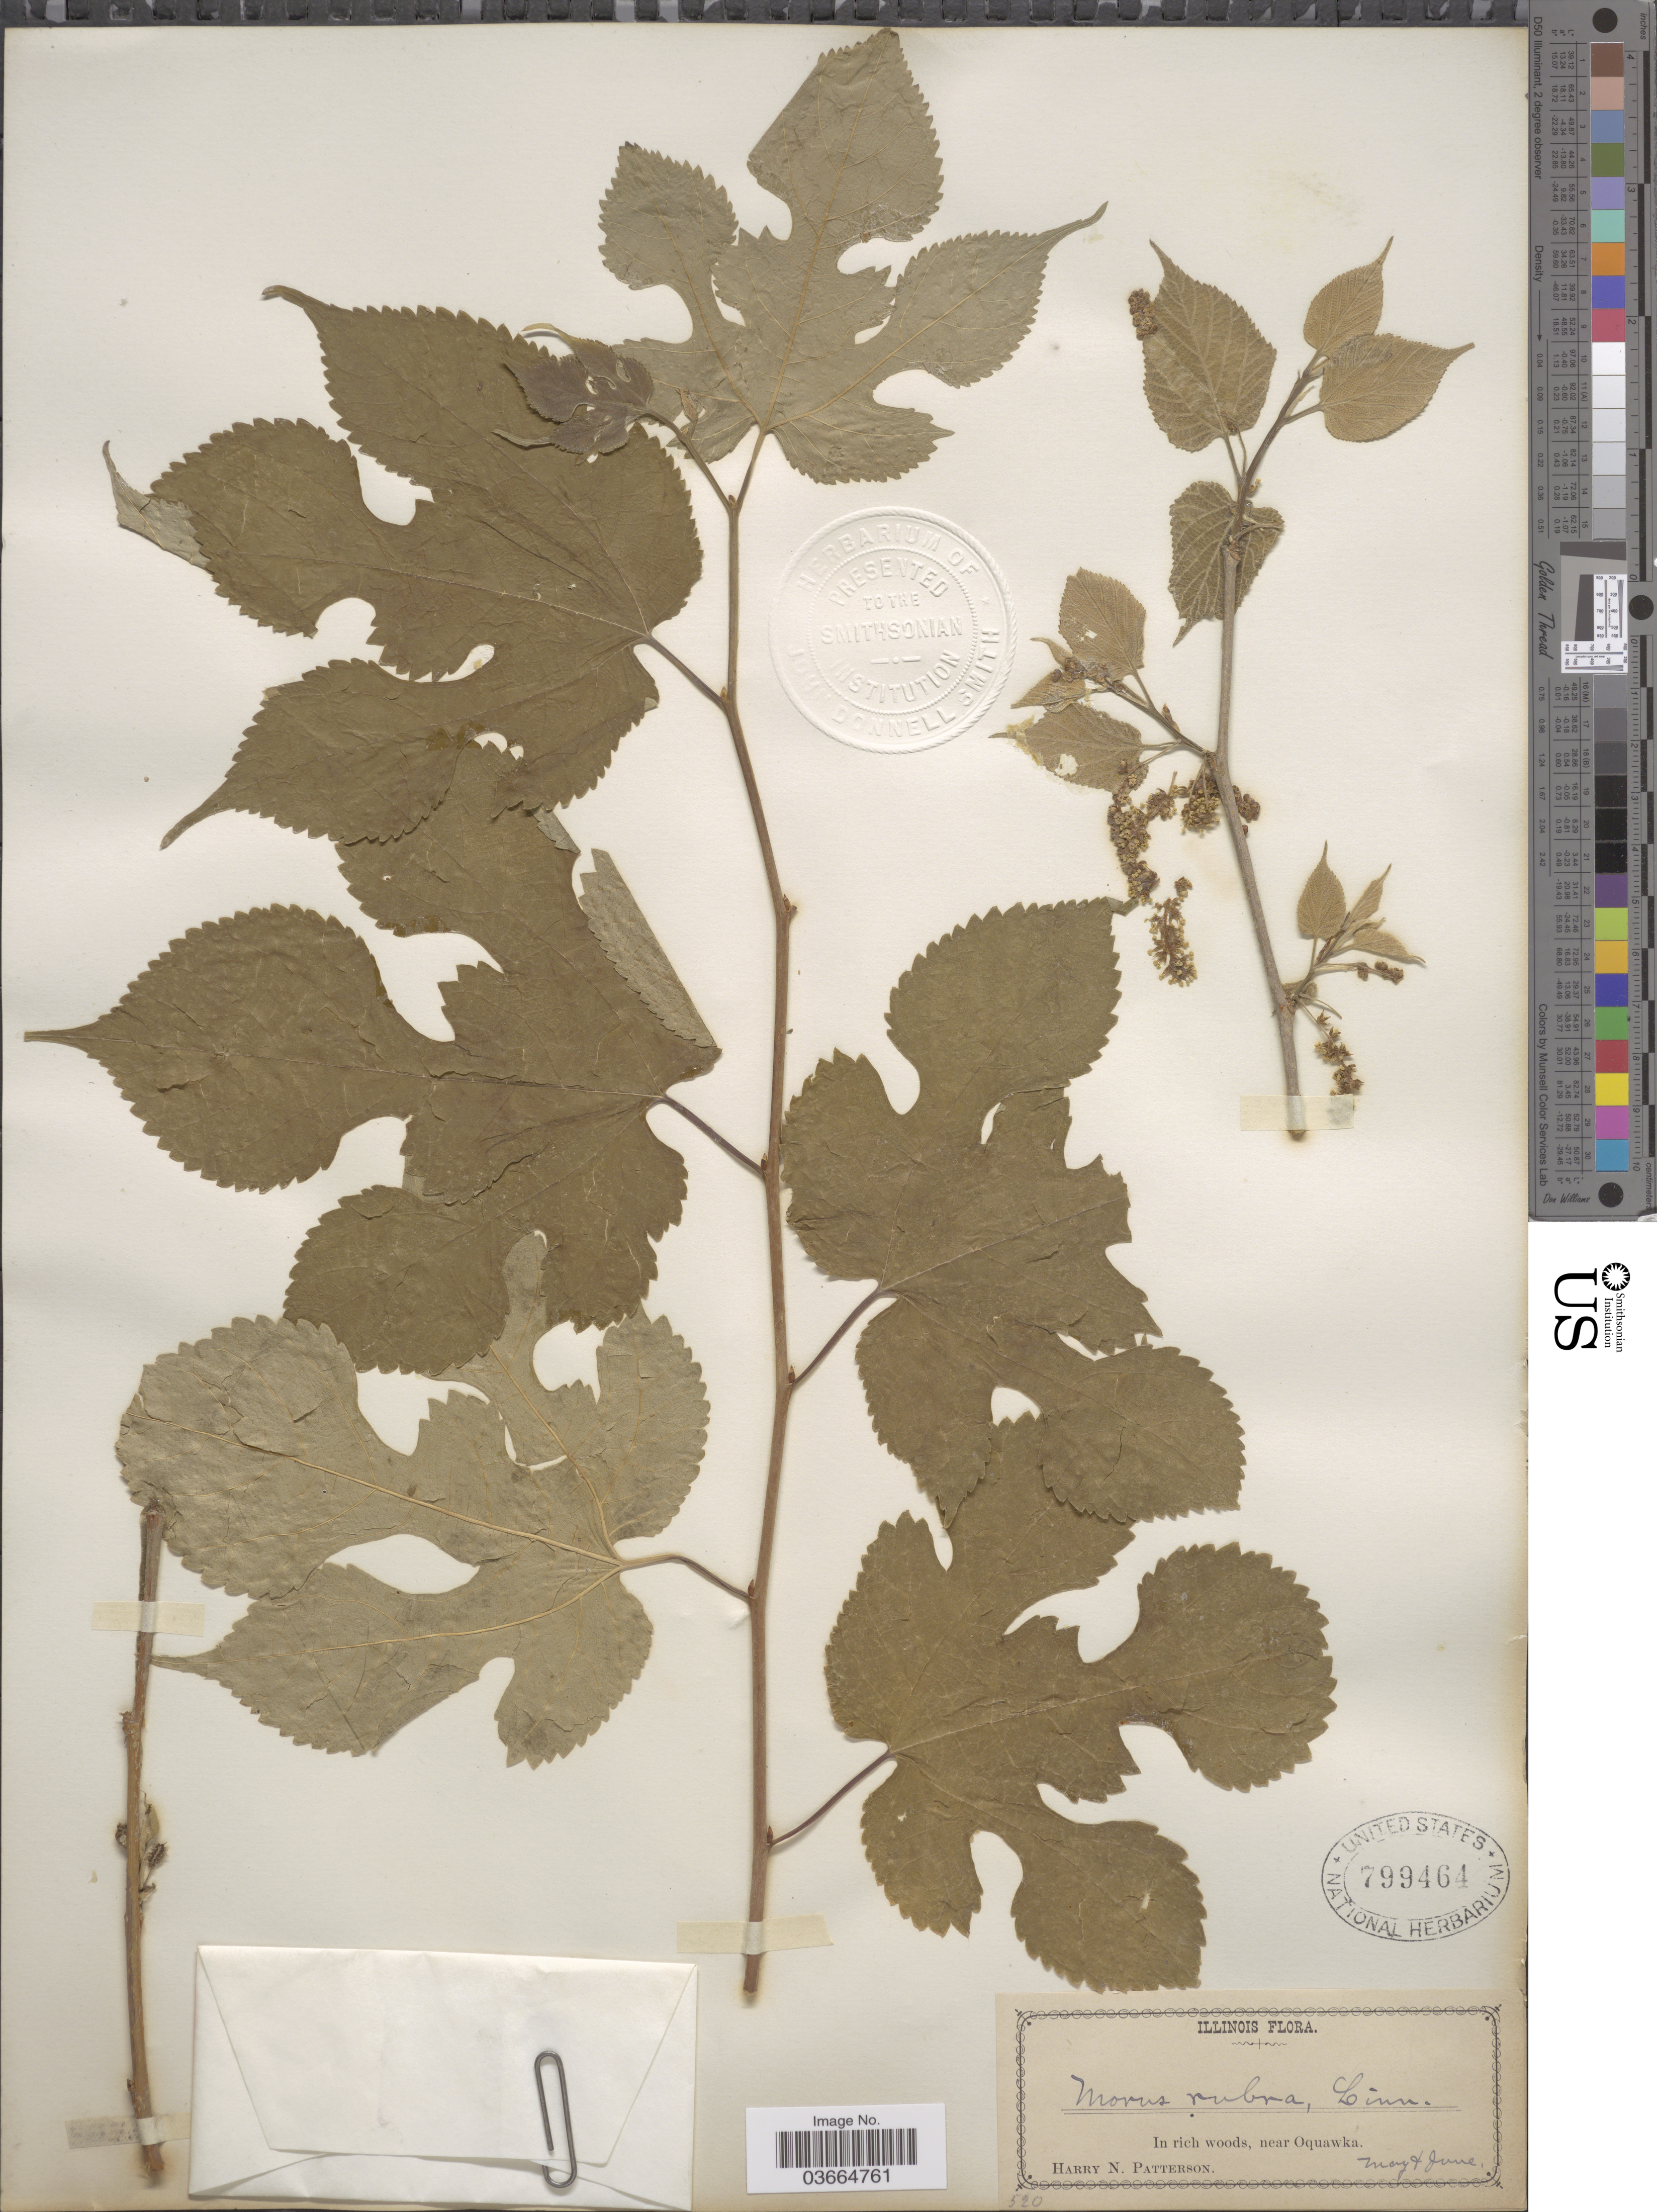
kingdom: Plantae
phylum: Tracheophyta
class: Magnoliopsida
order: Rosales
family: Moraceae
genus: Morus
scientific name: Morus rubra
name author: L.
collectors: H. N. Patterson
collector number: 520*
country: United States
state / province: Illinois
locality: In rich woods, near Oquawka.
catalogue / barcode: US 799464